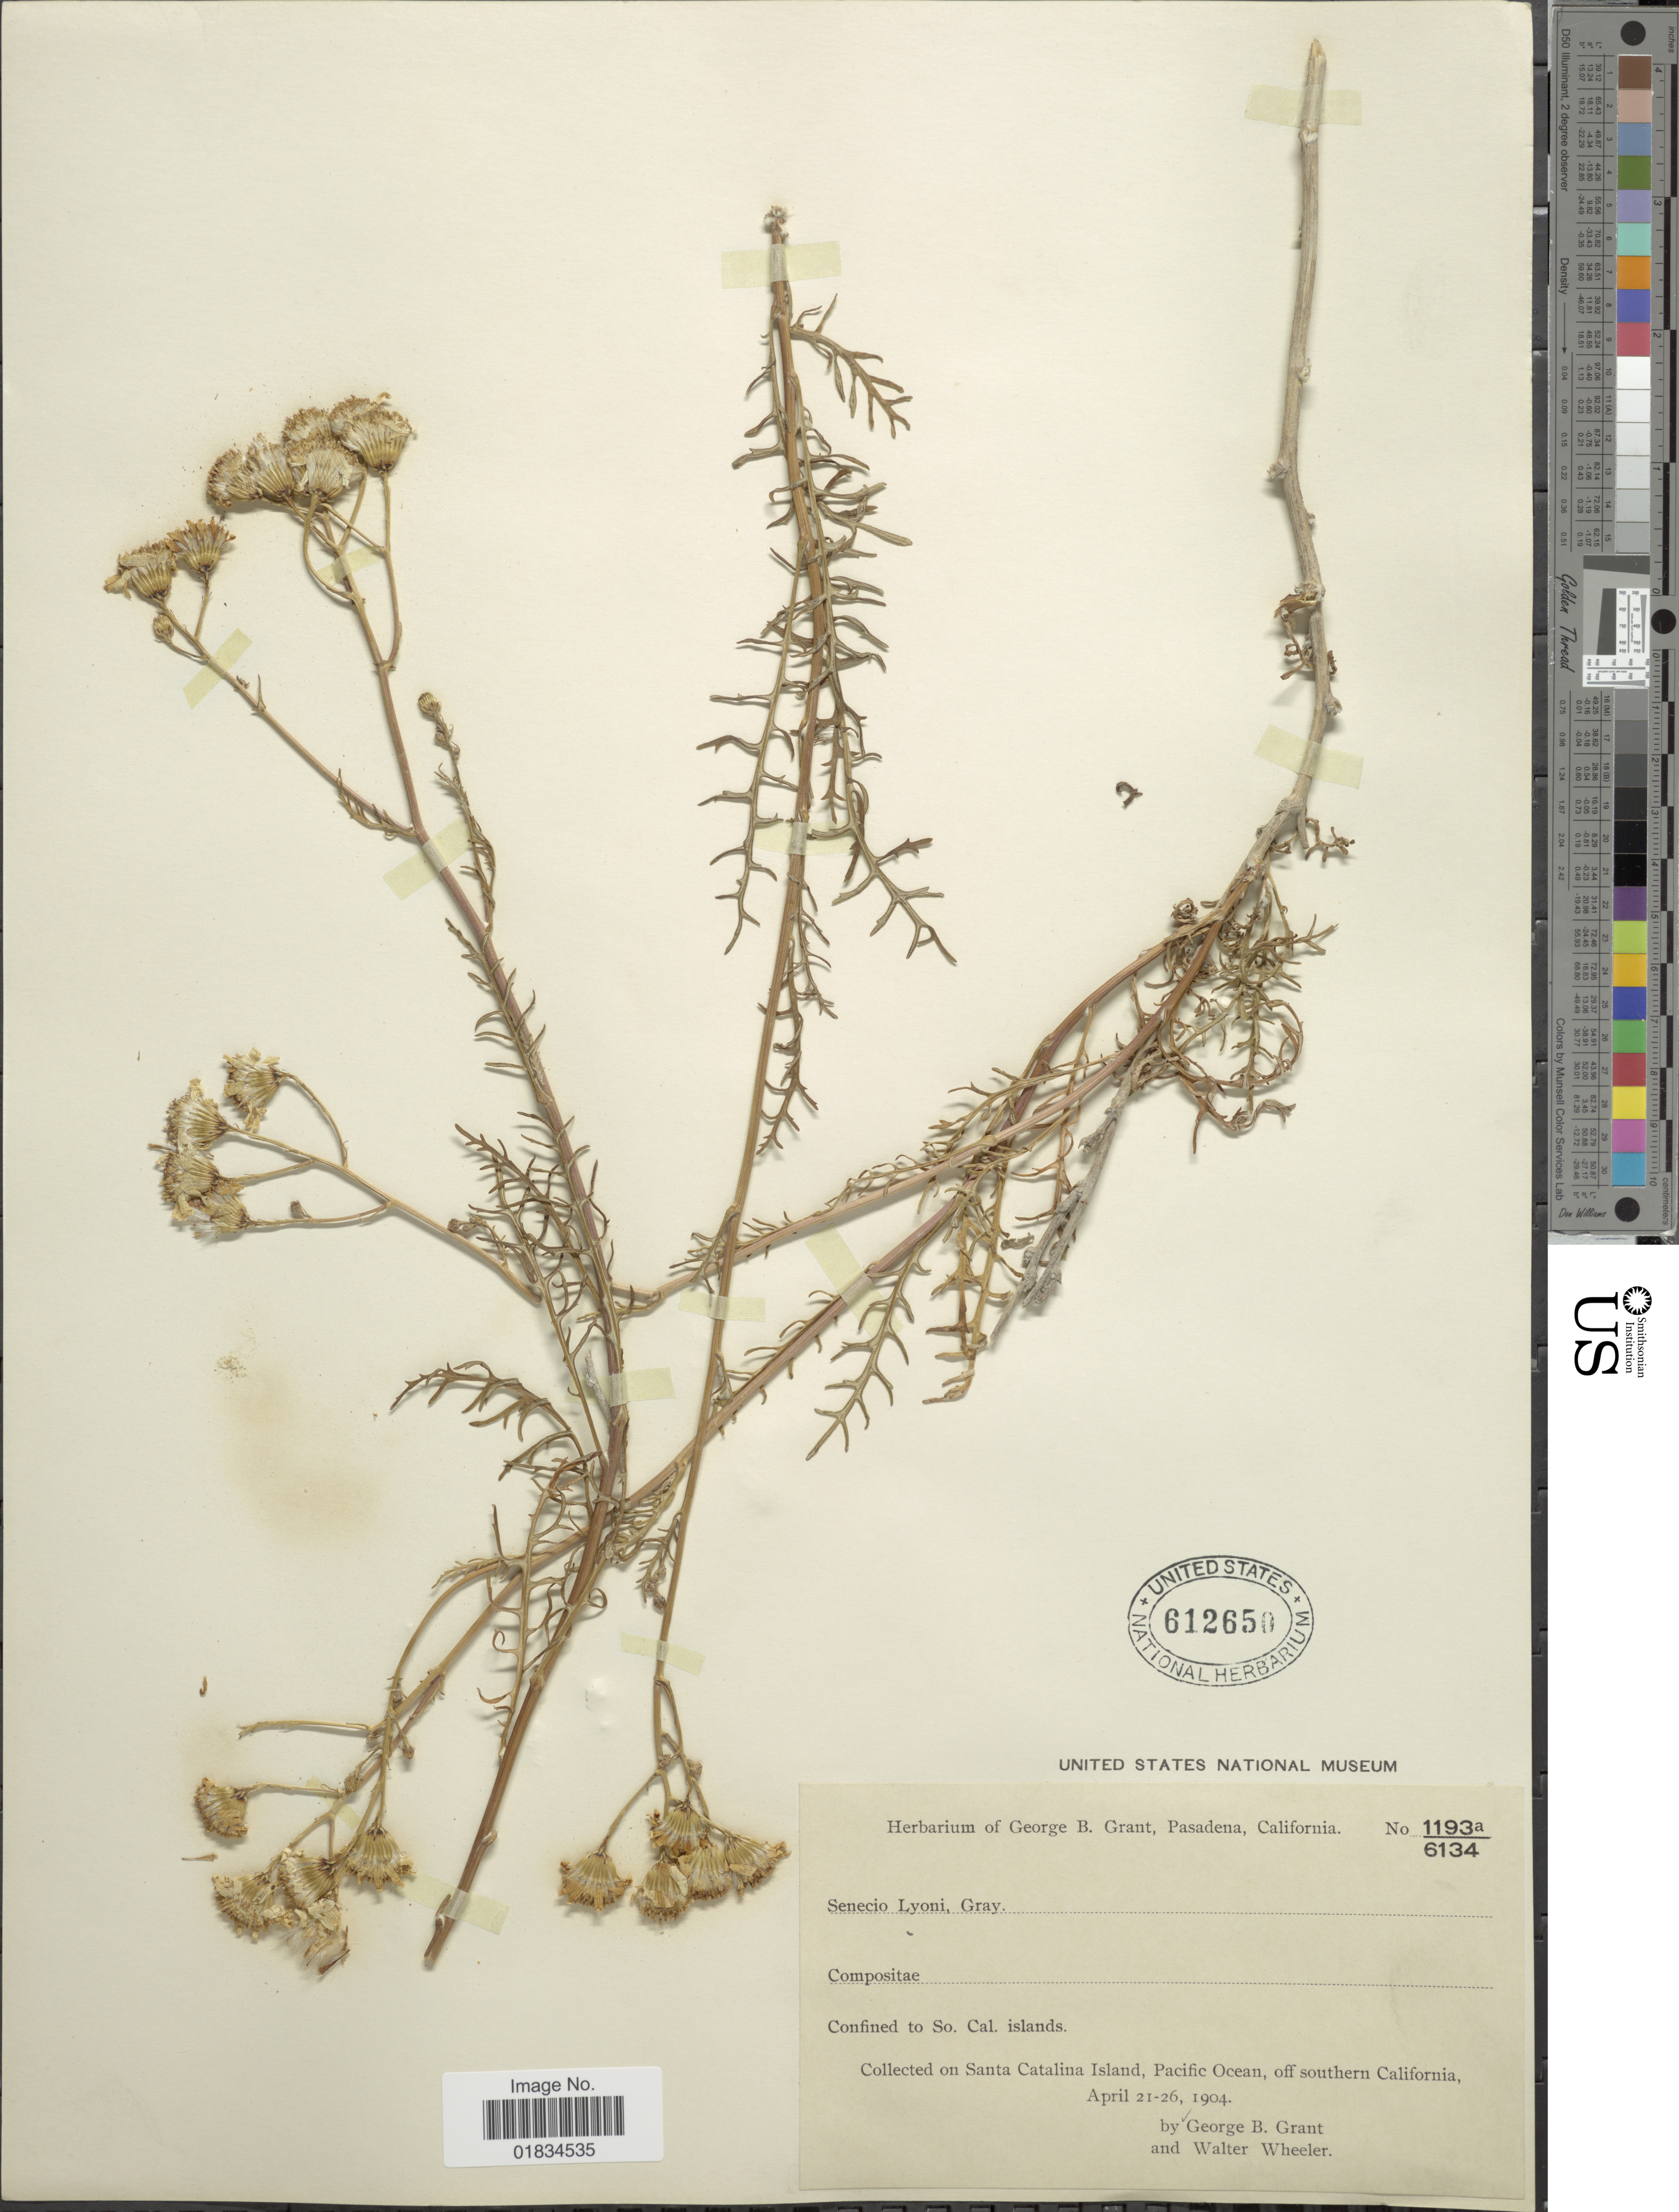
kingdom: Plantae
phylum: Tracheophyta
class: Magnoliopsida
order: Asterales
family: Asteraceae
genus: Senecio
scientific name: Senecio lyonii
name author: A. Gray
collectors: G. Grant & W. Wheeler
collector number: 1193a/6134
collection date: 1904-04-21/1904-04-26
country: United States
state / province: California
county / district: Los Angeles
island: Santa Catalina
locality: Santa Catalina Island, Ppacific Ocean, off southern California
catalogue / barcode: US 612650